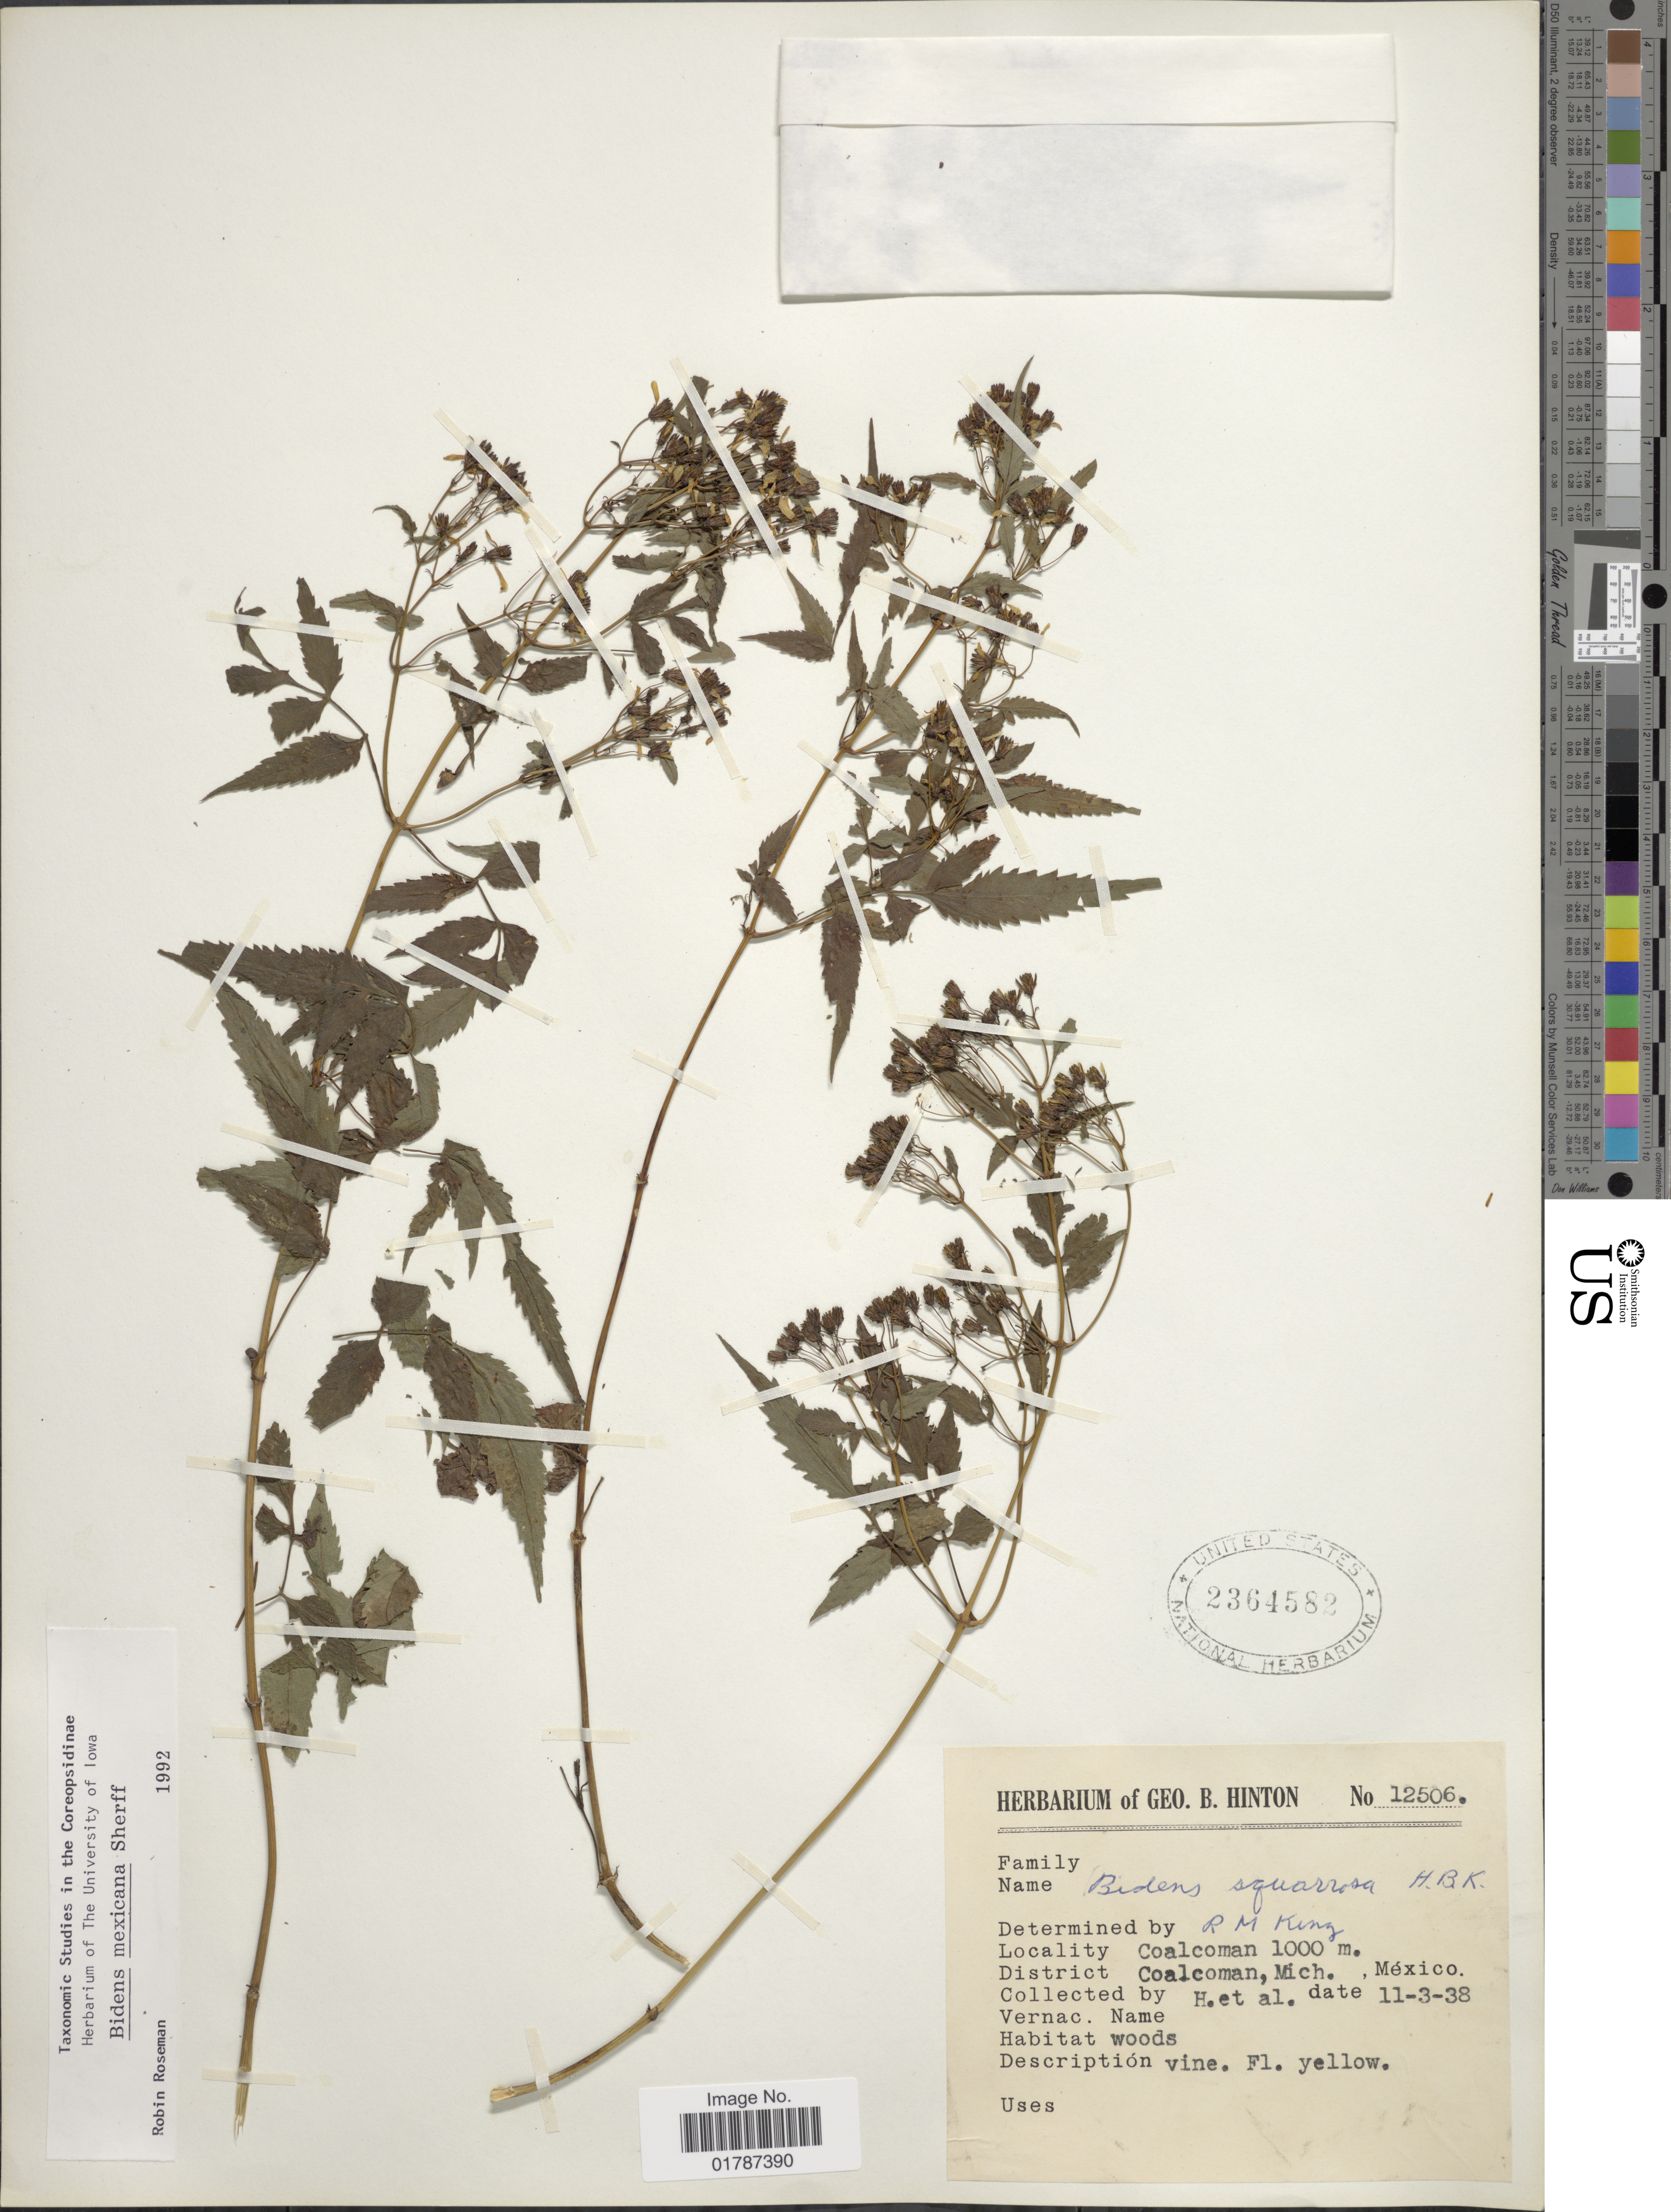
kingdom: Plantae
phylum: Tracheophyta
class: Magnoliopsida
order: Asterales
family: Asteraceae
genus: Bidens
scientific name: Bidens mexicana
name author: Sherff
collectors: G. B. Hinton & et al.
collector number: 12506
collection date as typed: Transcribed d/m/y: 3/11/38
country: Mexico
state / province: Michoacán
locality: Coalman, District Coalman, Mich., Mexico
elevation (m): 1000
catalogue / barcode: US 2364582